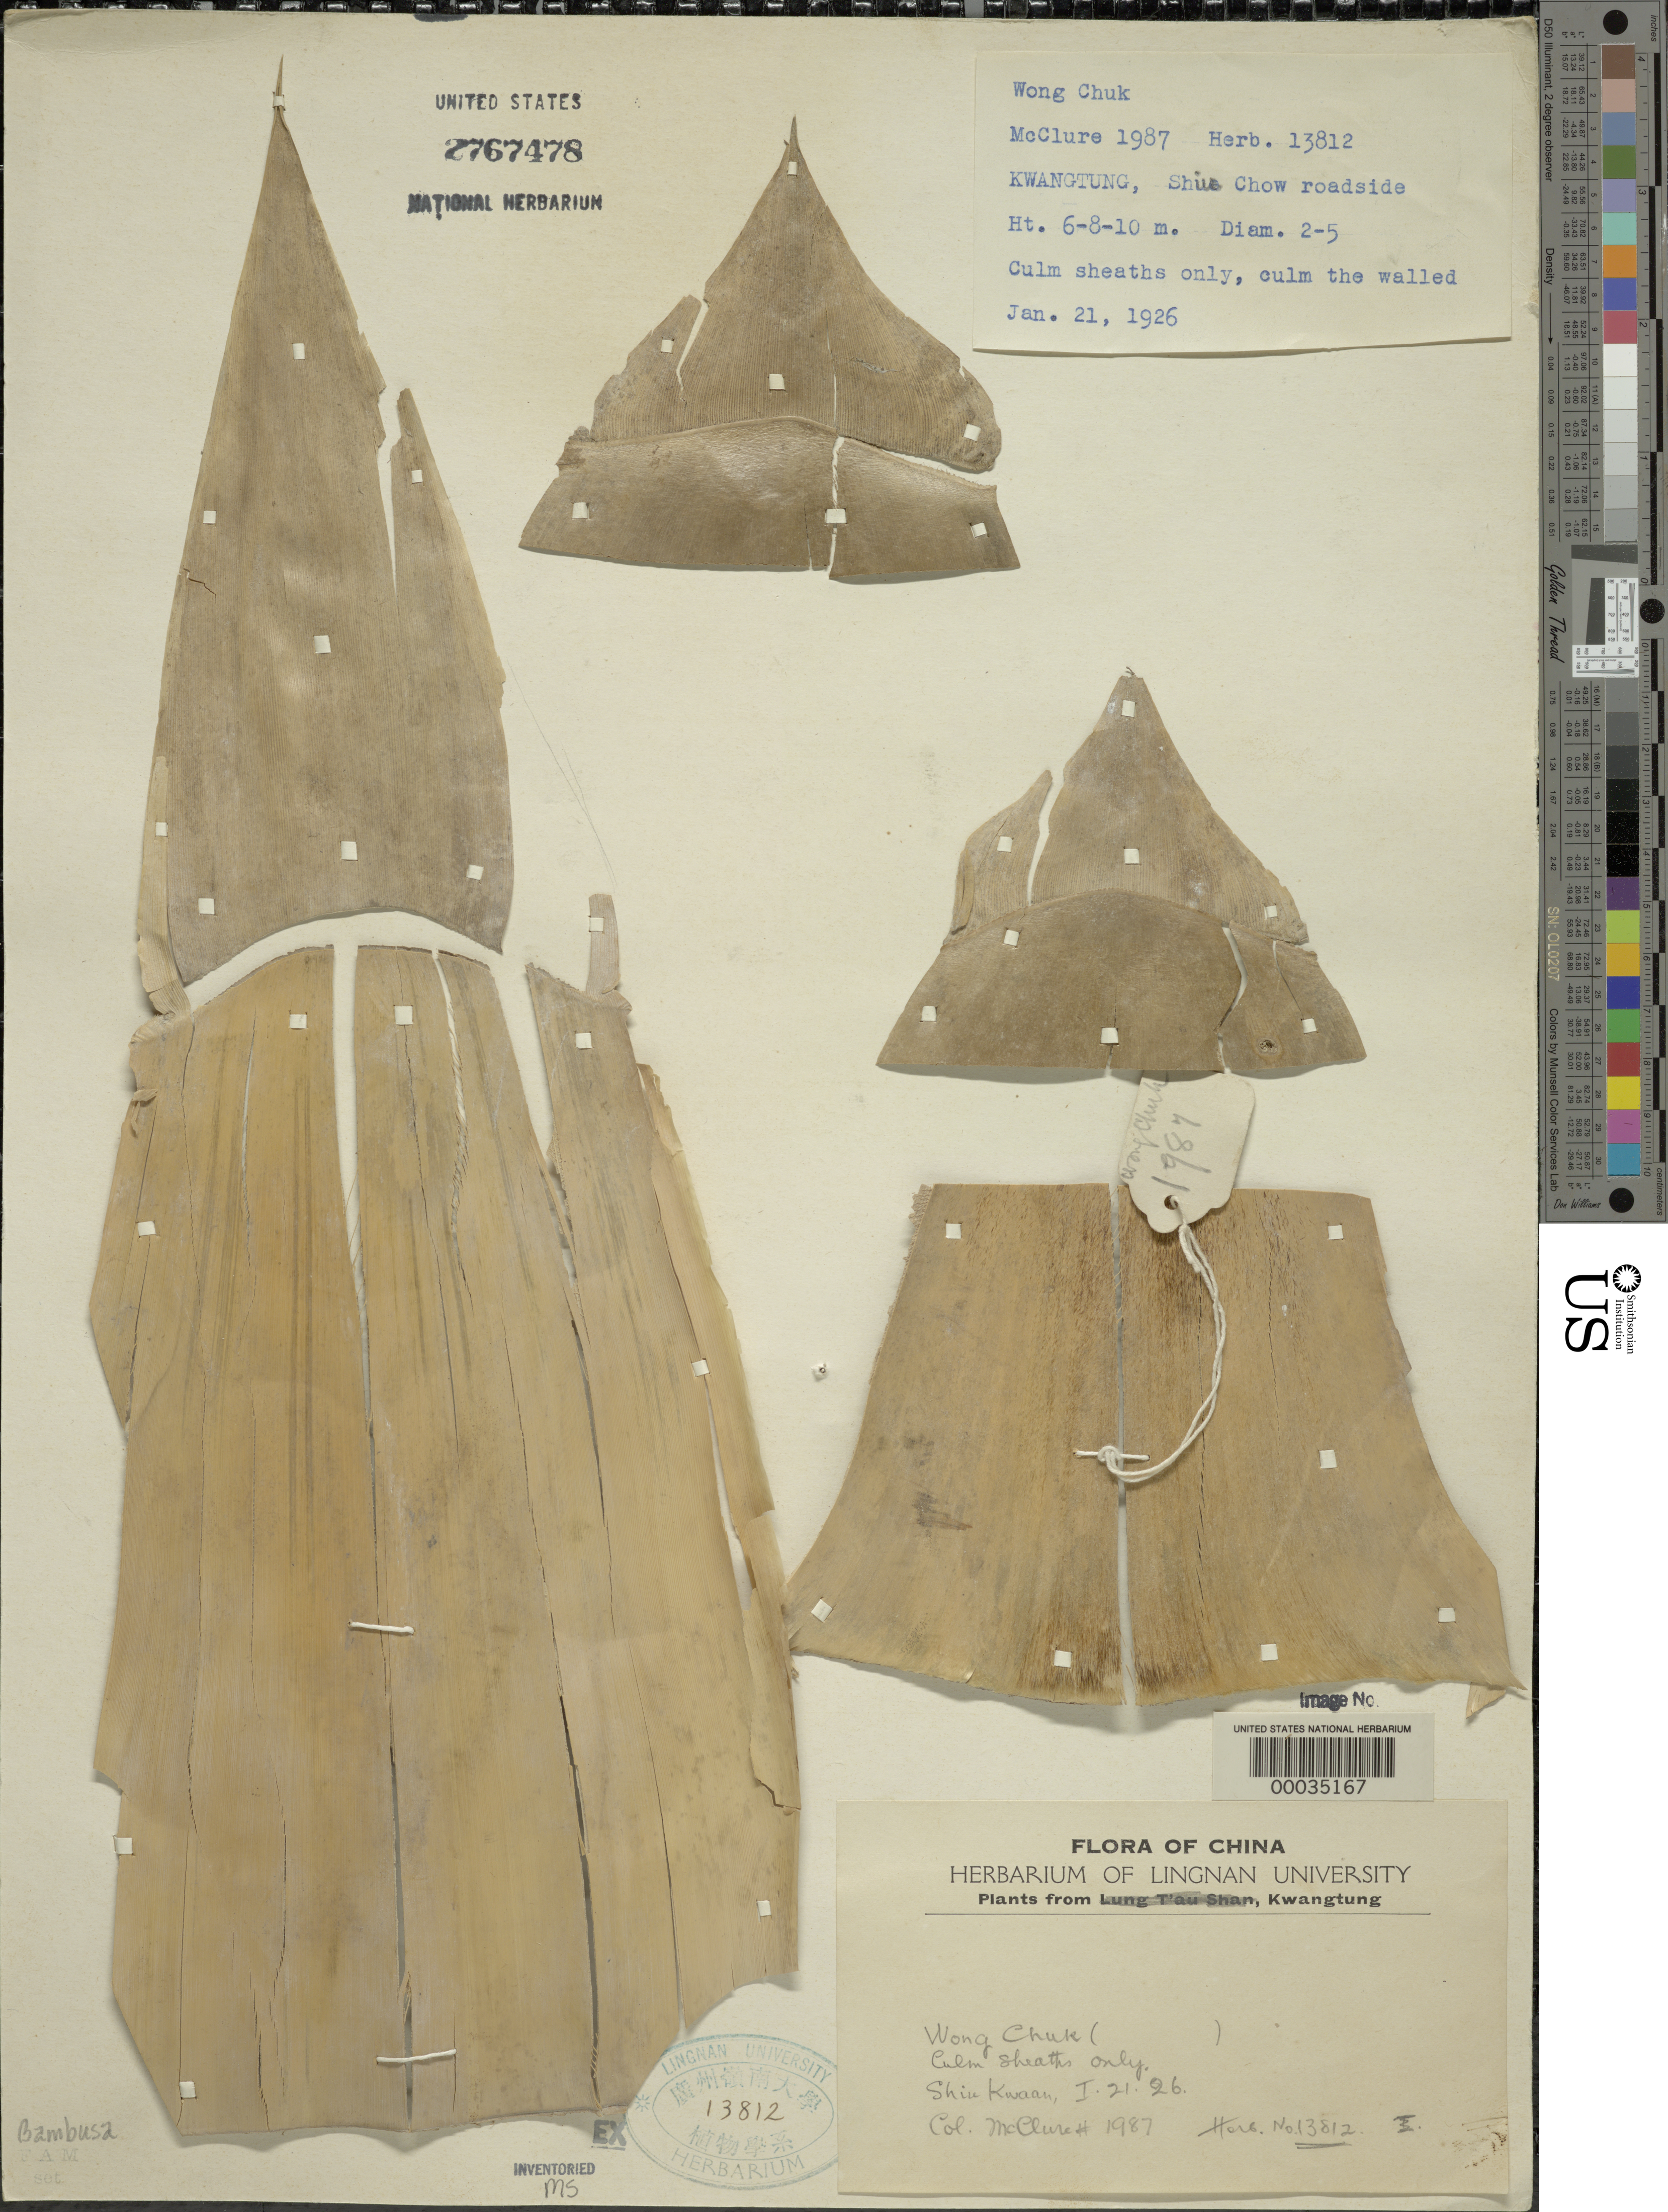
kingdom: Plantae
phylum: Tracheophyta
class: Liliopsida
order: Poales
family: Poaceae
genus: Bambusa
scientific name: Bambusa sp.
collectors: F. A. McClure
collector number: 1987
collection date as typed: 21 Jan 1926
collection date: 1926-01-21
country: China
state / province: Guangdong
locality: Shiu chow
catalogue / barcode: US 2767478